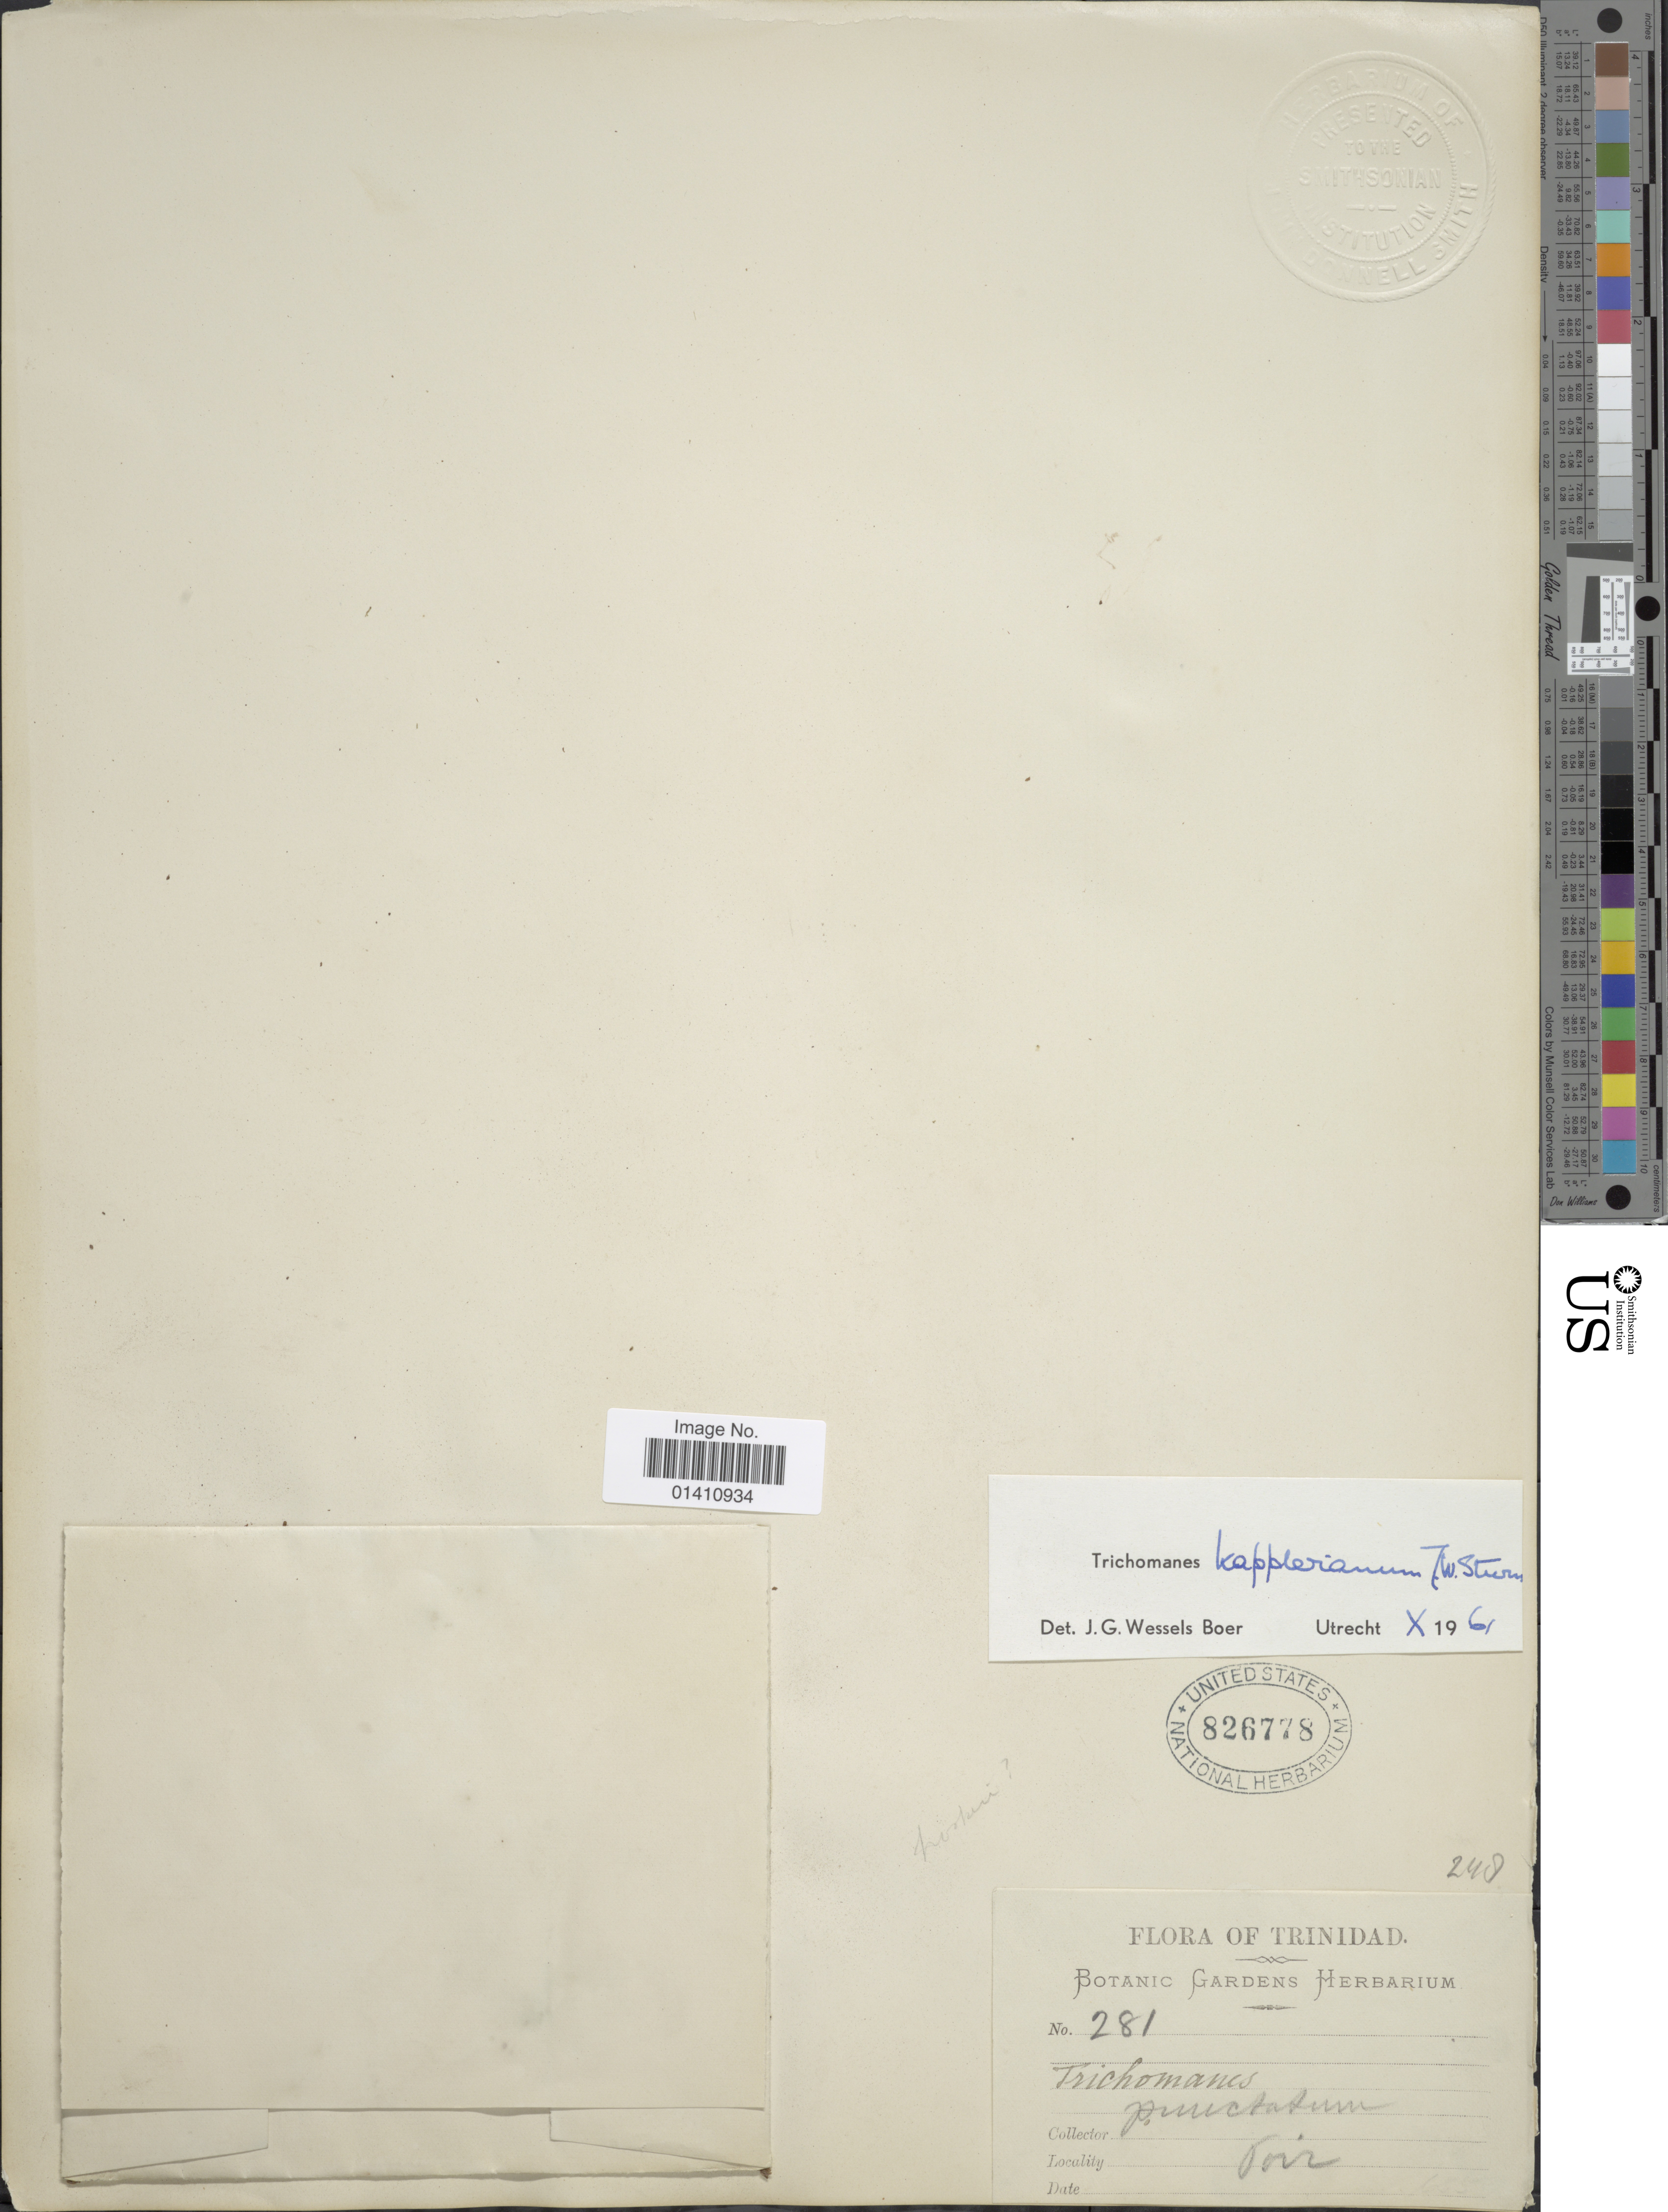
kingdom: Plantae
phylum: Tracheophyta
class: Polypodiopsida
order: Hymenophyllales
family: Hymenophyllaceae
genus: Didymoglossum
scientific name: Didymoglossum kapplerianum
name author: (Sturm) Ebihara & Dubuisson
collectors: Poir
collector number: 281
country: Trinidad and Tobago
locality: Trinidad.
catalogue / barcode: US 826778